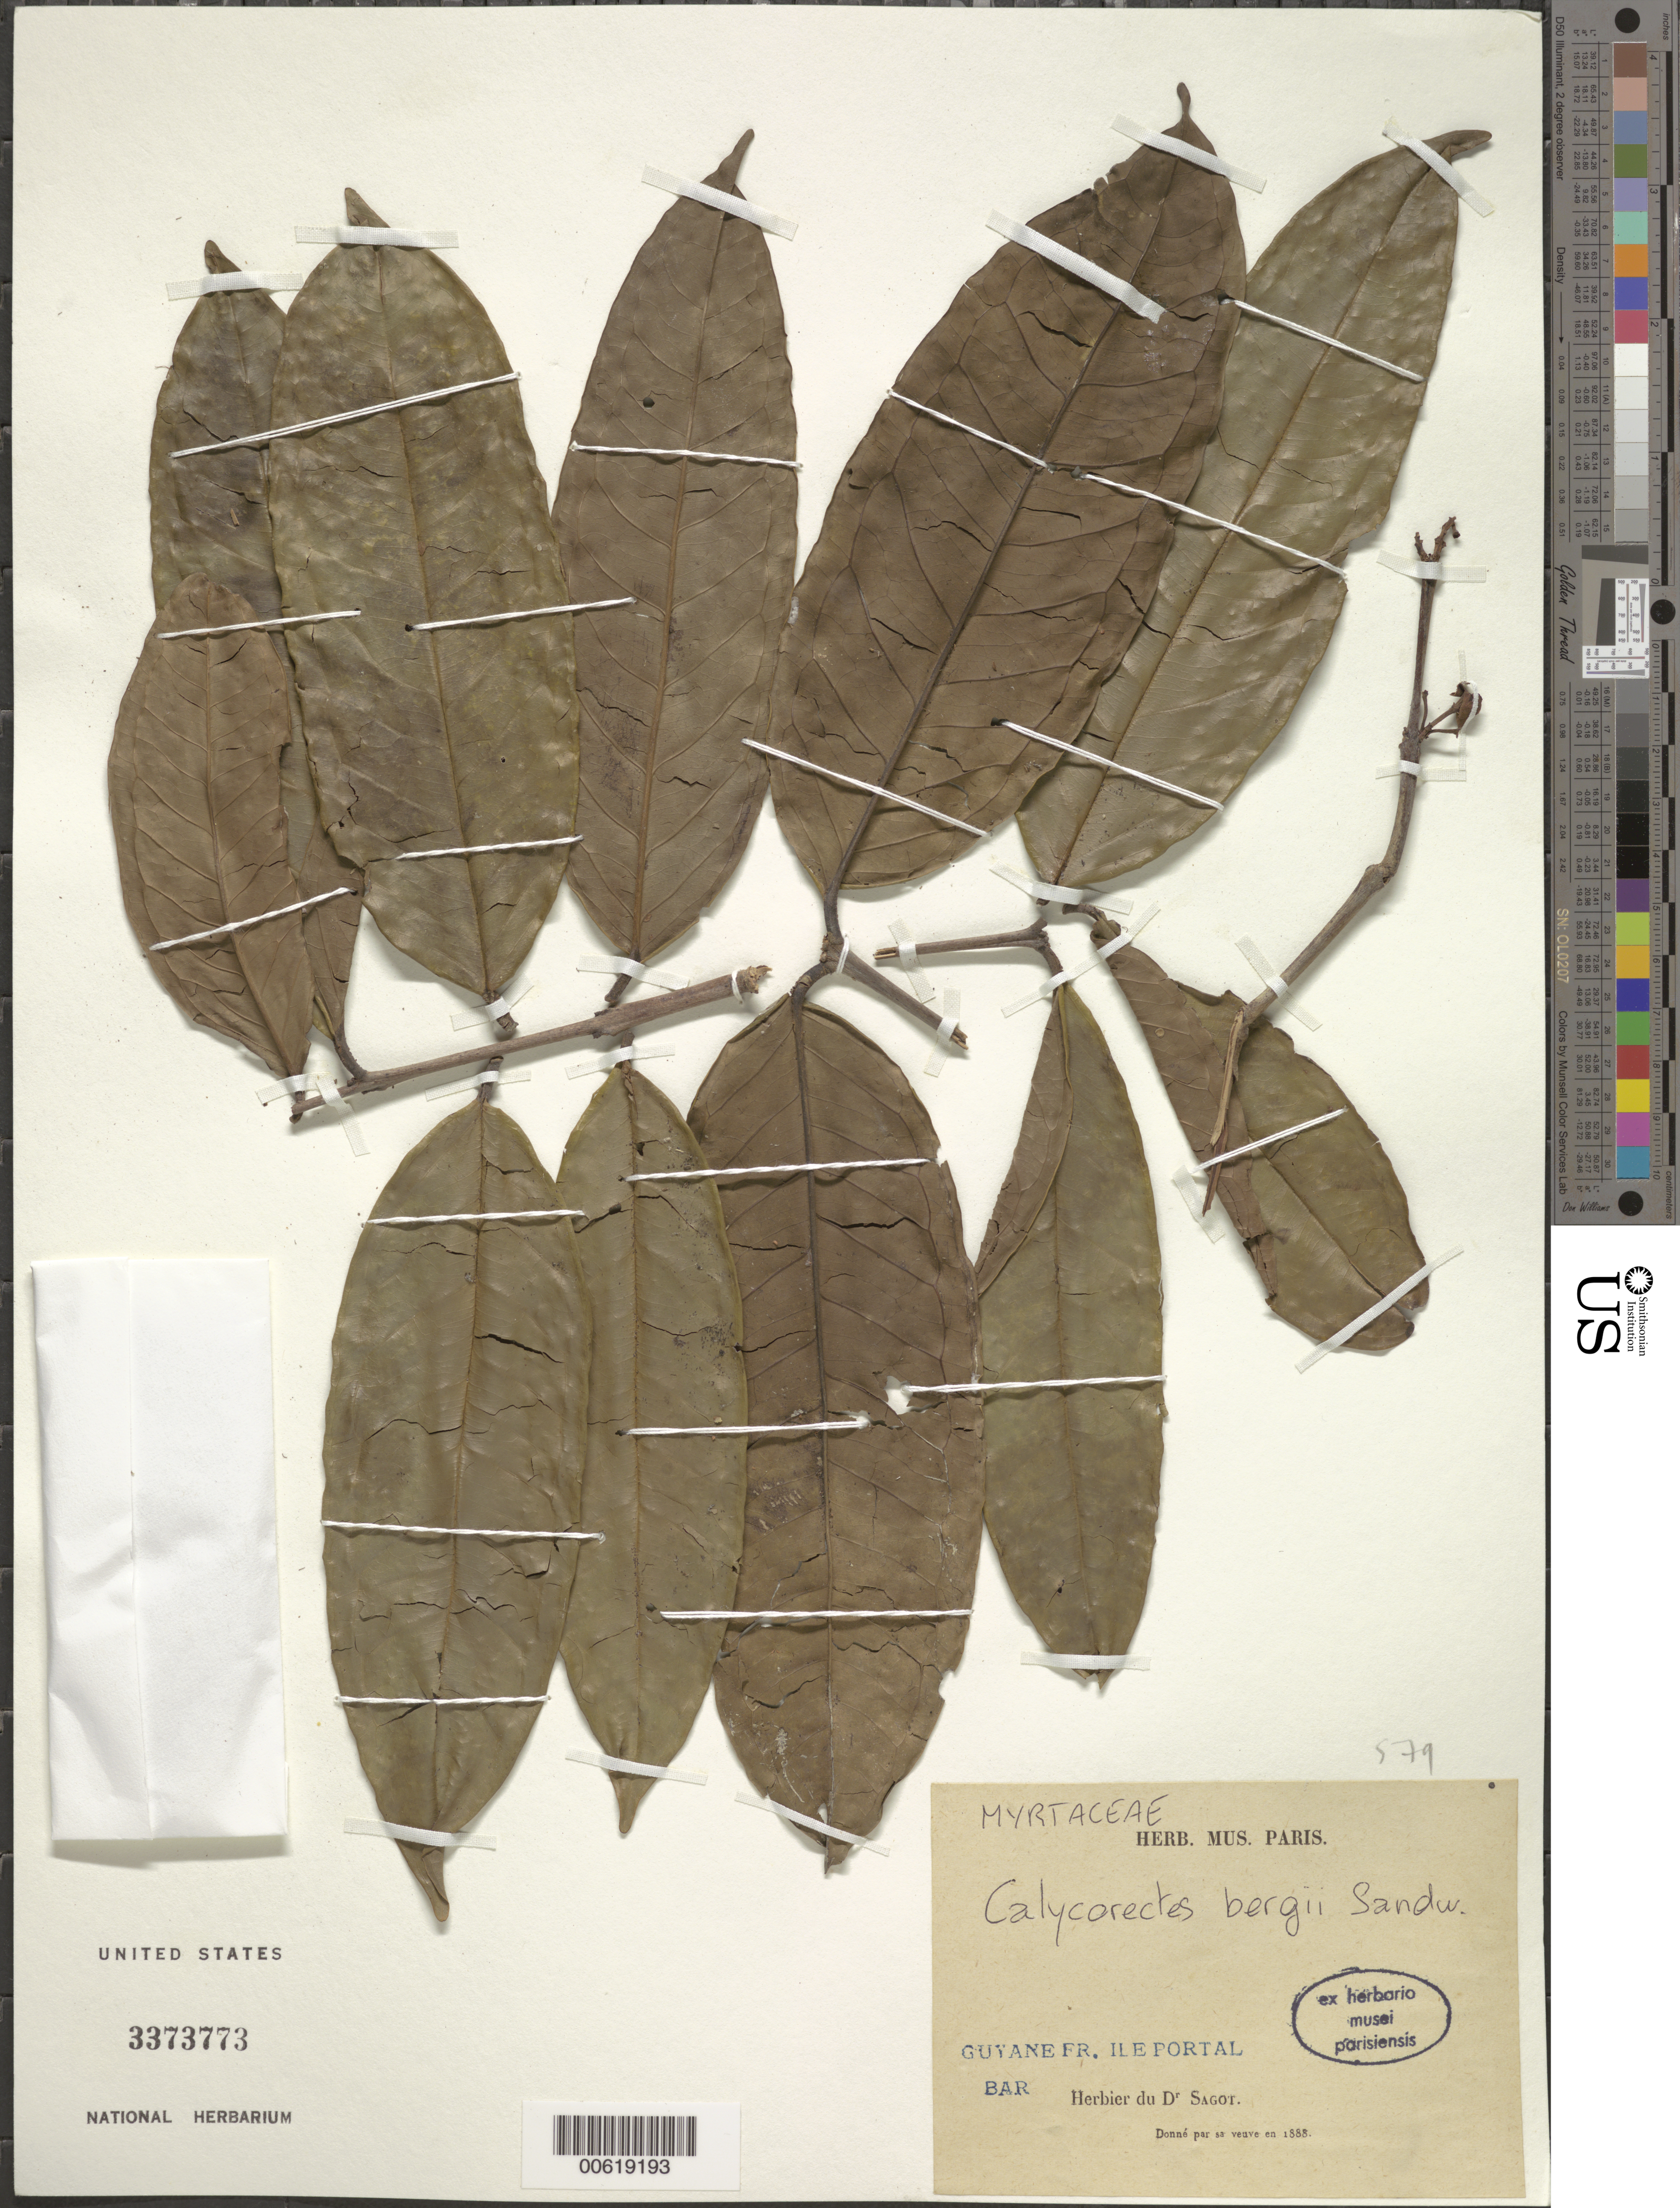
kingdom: Plantae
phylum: Tracheophyta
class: Magnoliopsida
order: Myrtales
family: Myrtaceae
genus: Eugenia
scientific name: Eugenia neolatifolia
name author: Sobral & M.A.D. Souza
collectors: P. A. Sagot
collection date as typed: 1888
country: French Guiana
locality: Ile Portal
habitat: Ile Portal, Bar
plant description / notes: Cited by M. Sobral et al., Phytotaxa 669(3): 297. 2024.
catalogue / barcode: US 3373773